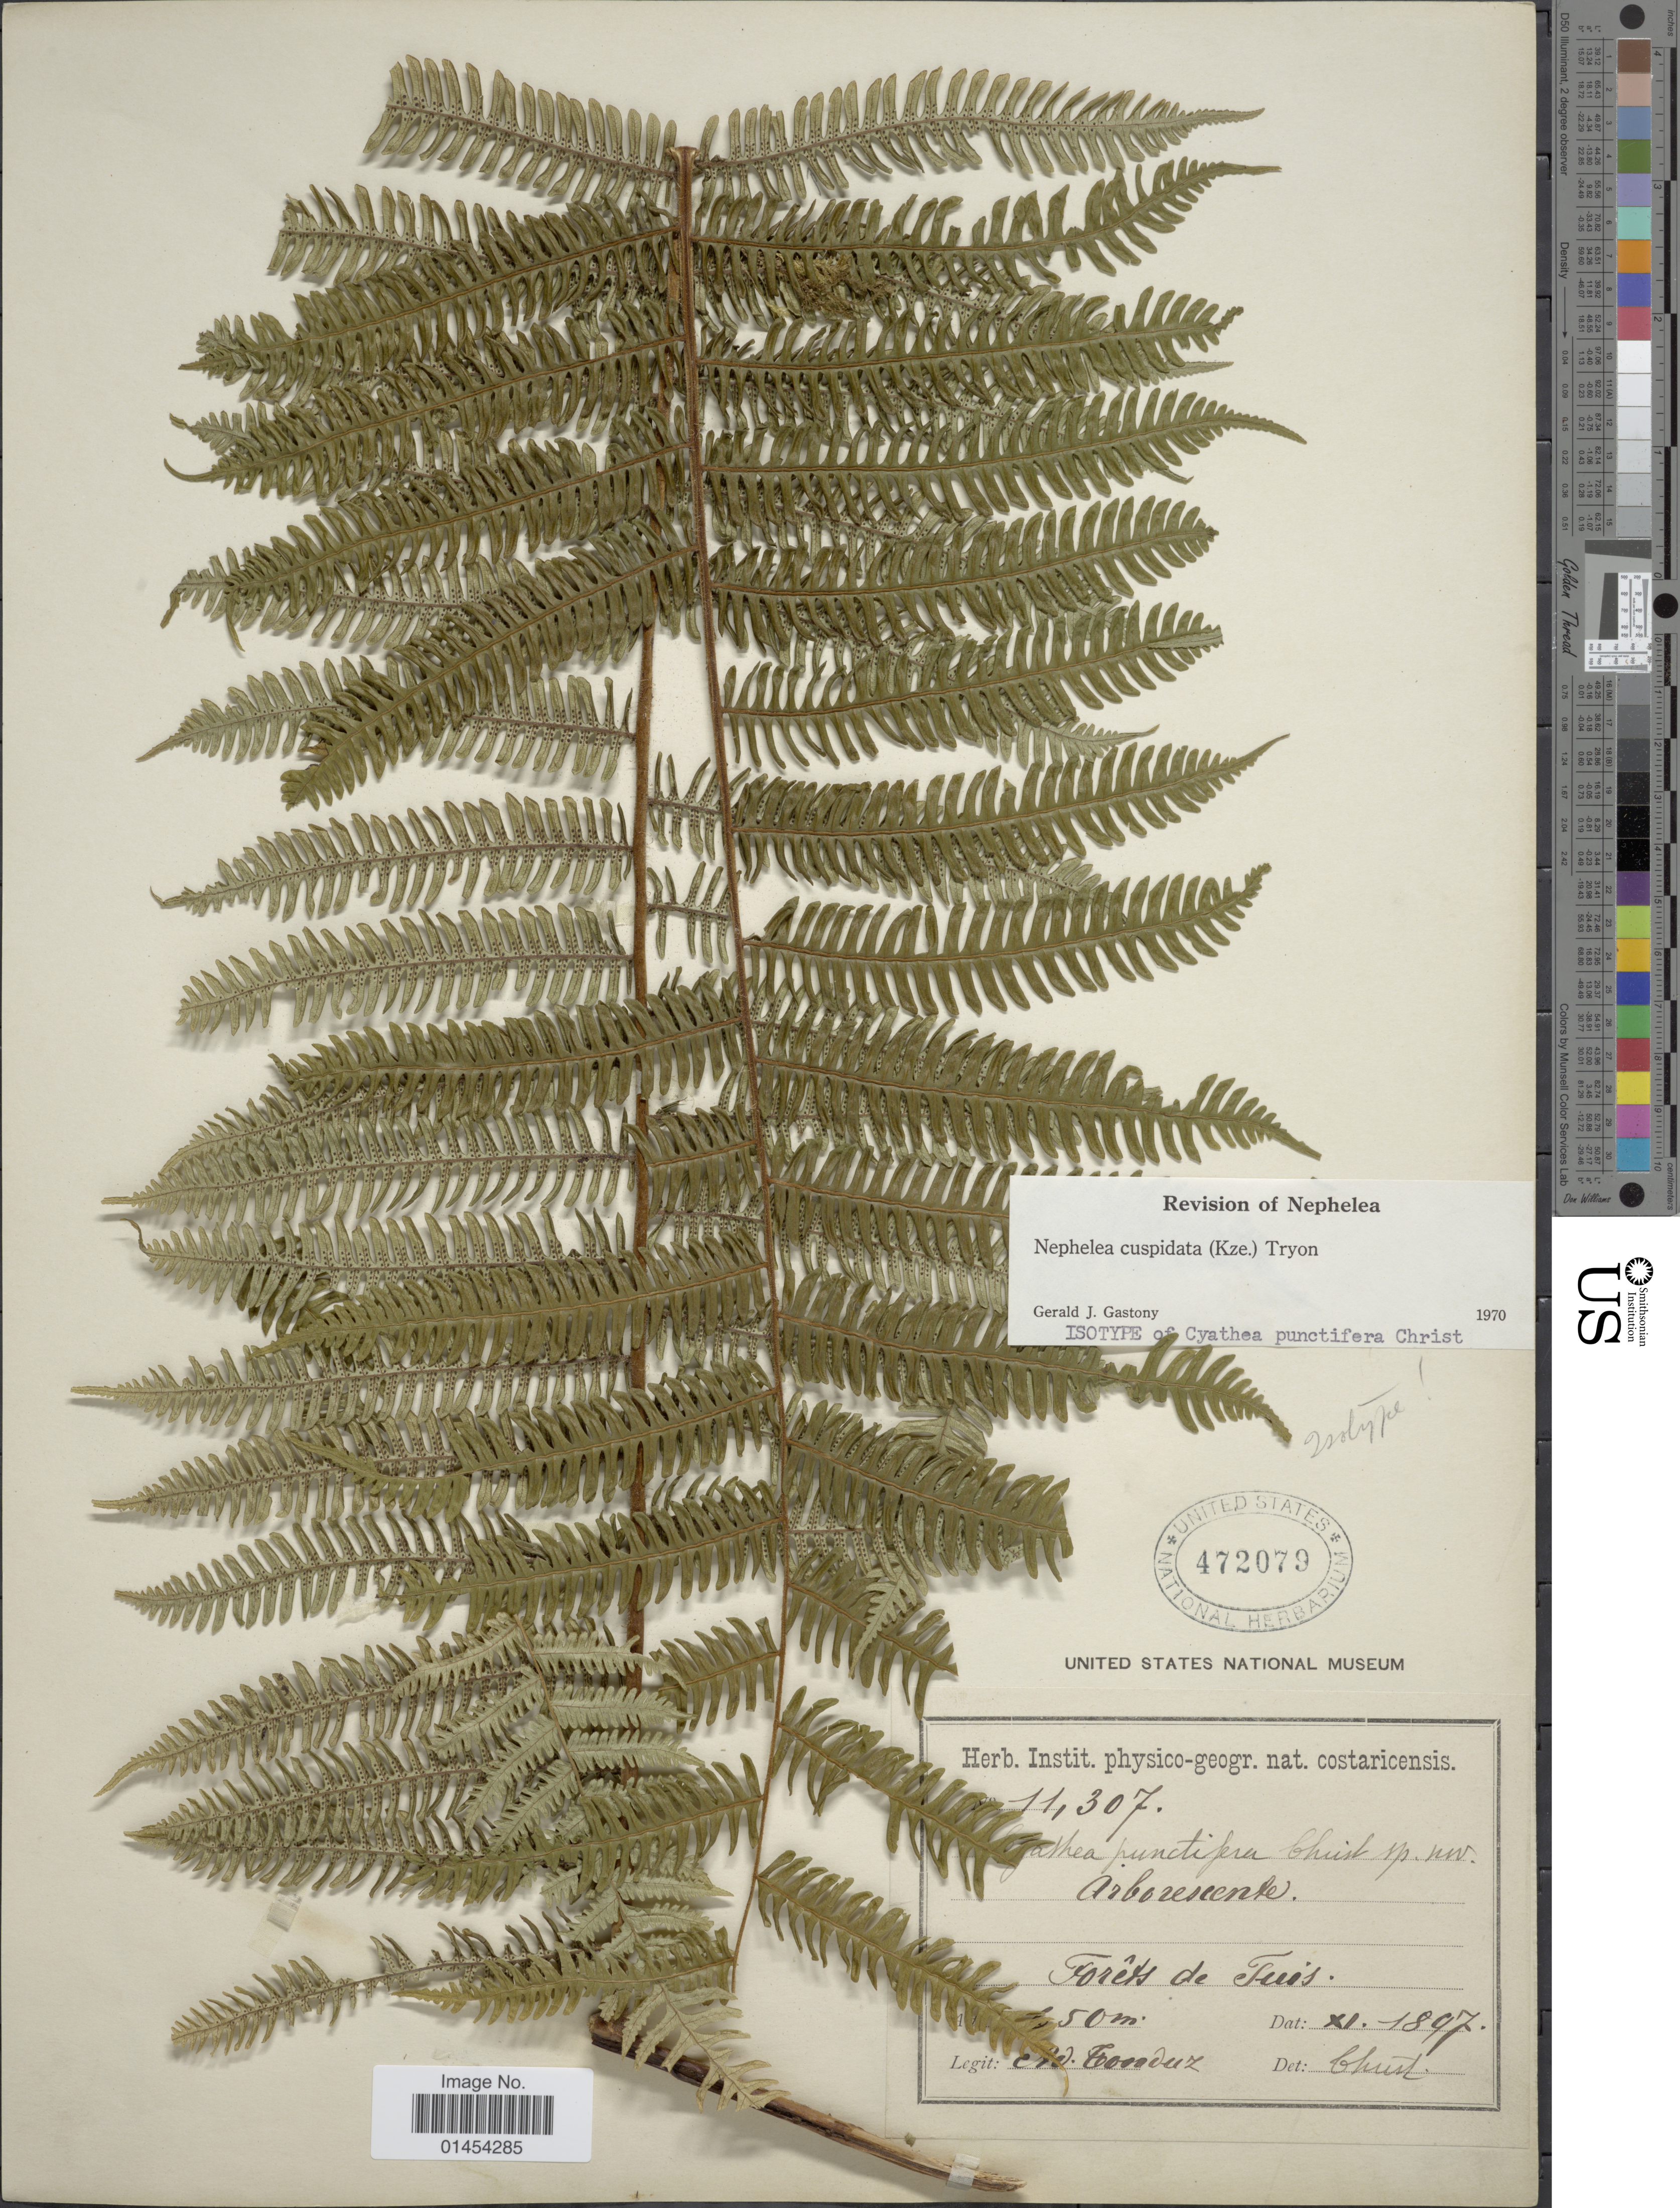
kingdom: Plantae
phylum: Tracheophyta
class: Polypodiopsida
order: Cyatheales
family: Cyatheaceae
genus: Alsophila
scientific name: Alsophila cuspidata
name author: (Kunze) D.S. Conant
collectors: A. Tonduz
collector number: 11307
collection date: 1897-11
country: Costa Rica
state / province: Cartago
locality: Forêts de Tuis.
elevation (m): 250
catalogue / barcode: US 472079